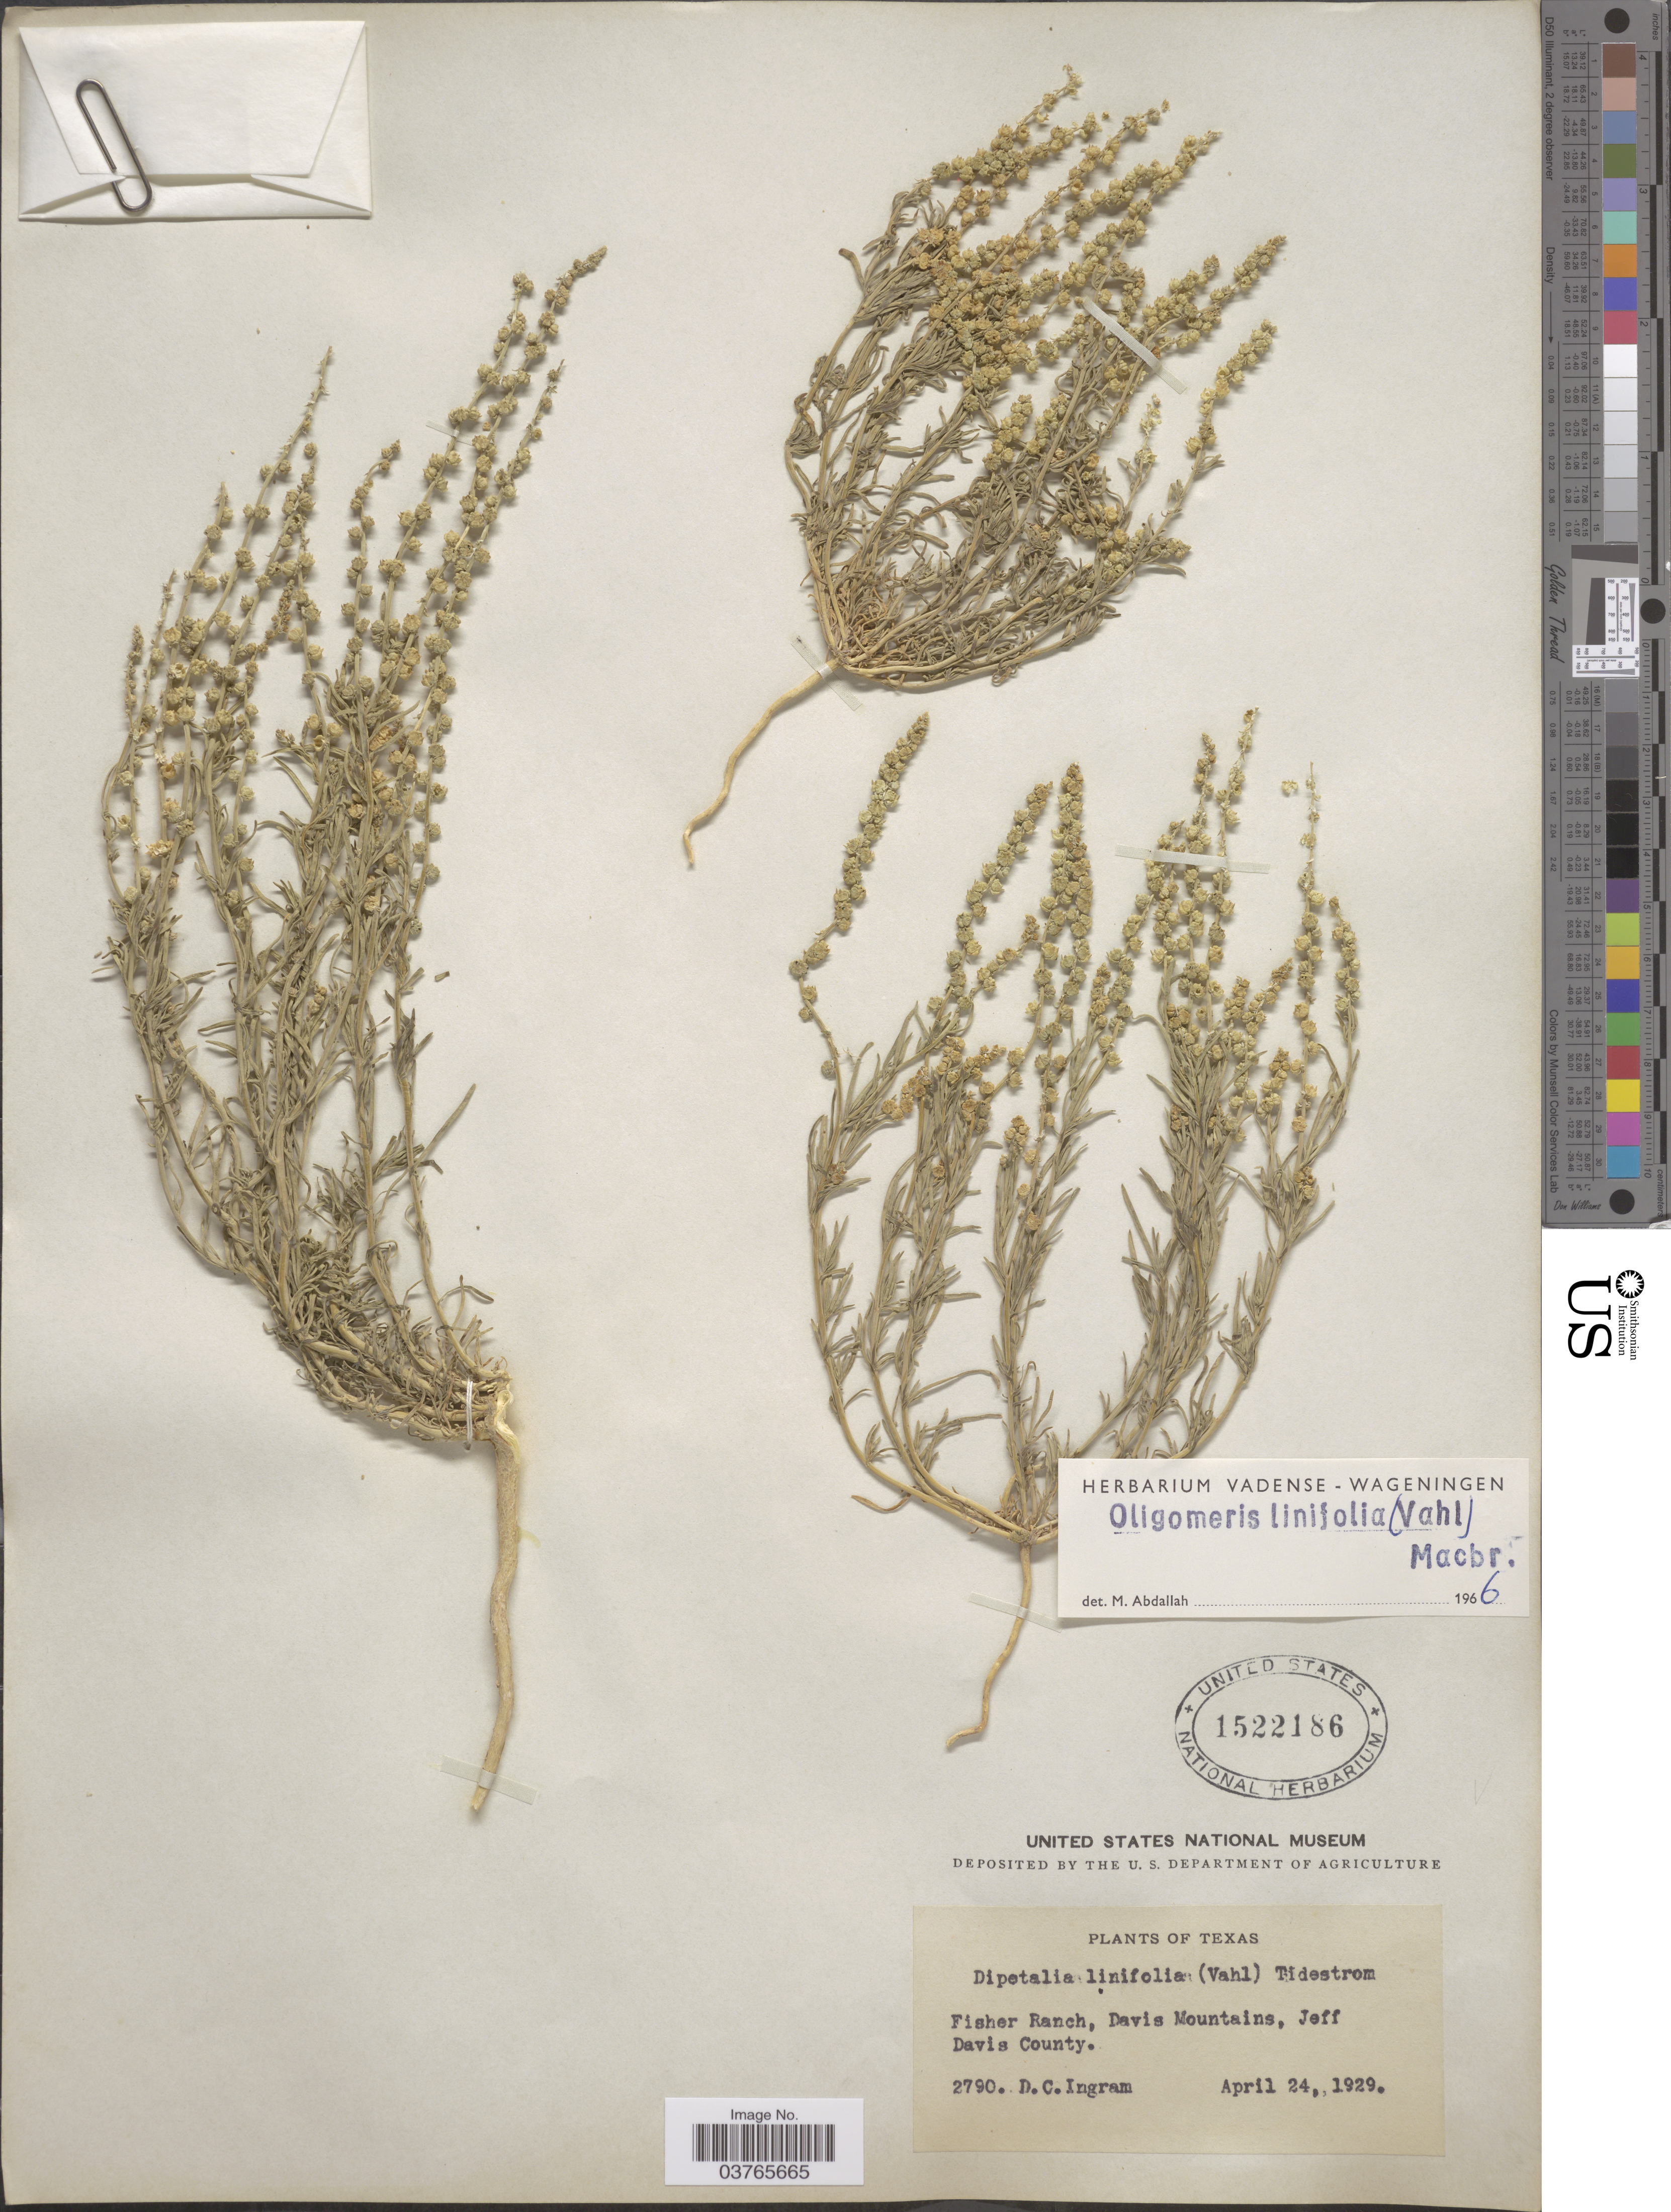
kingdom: Plantae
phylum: Tracheophyta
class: Magnoliopsida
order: Brassicales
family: Resedaceae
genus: Oligomeris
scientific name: Oligomeris linifolia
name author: (Vahl) J.F. Macbr.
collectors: D. C. Ingram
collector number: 2790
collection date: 1929-04-24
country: United States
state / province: Texas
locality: Fisher Ranch, Davis Mountains, Jeff Davis County.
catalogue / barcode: US 1522186